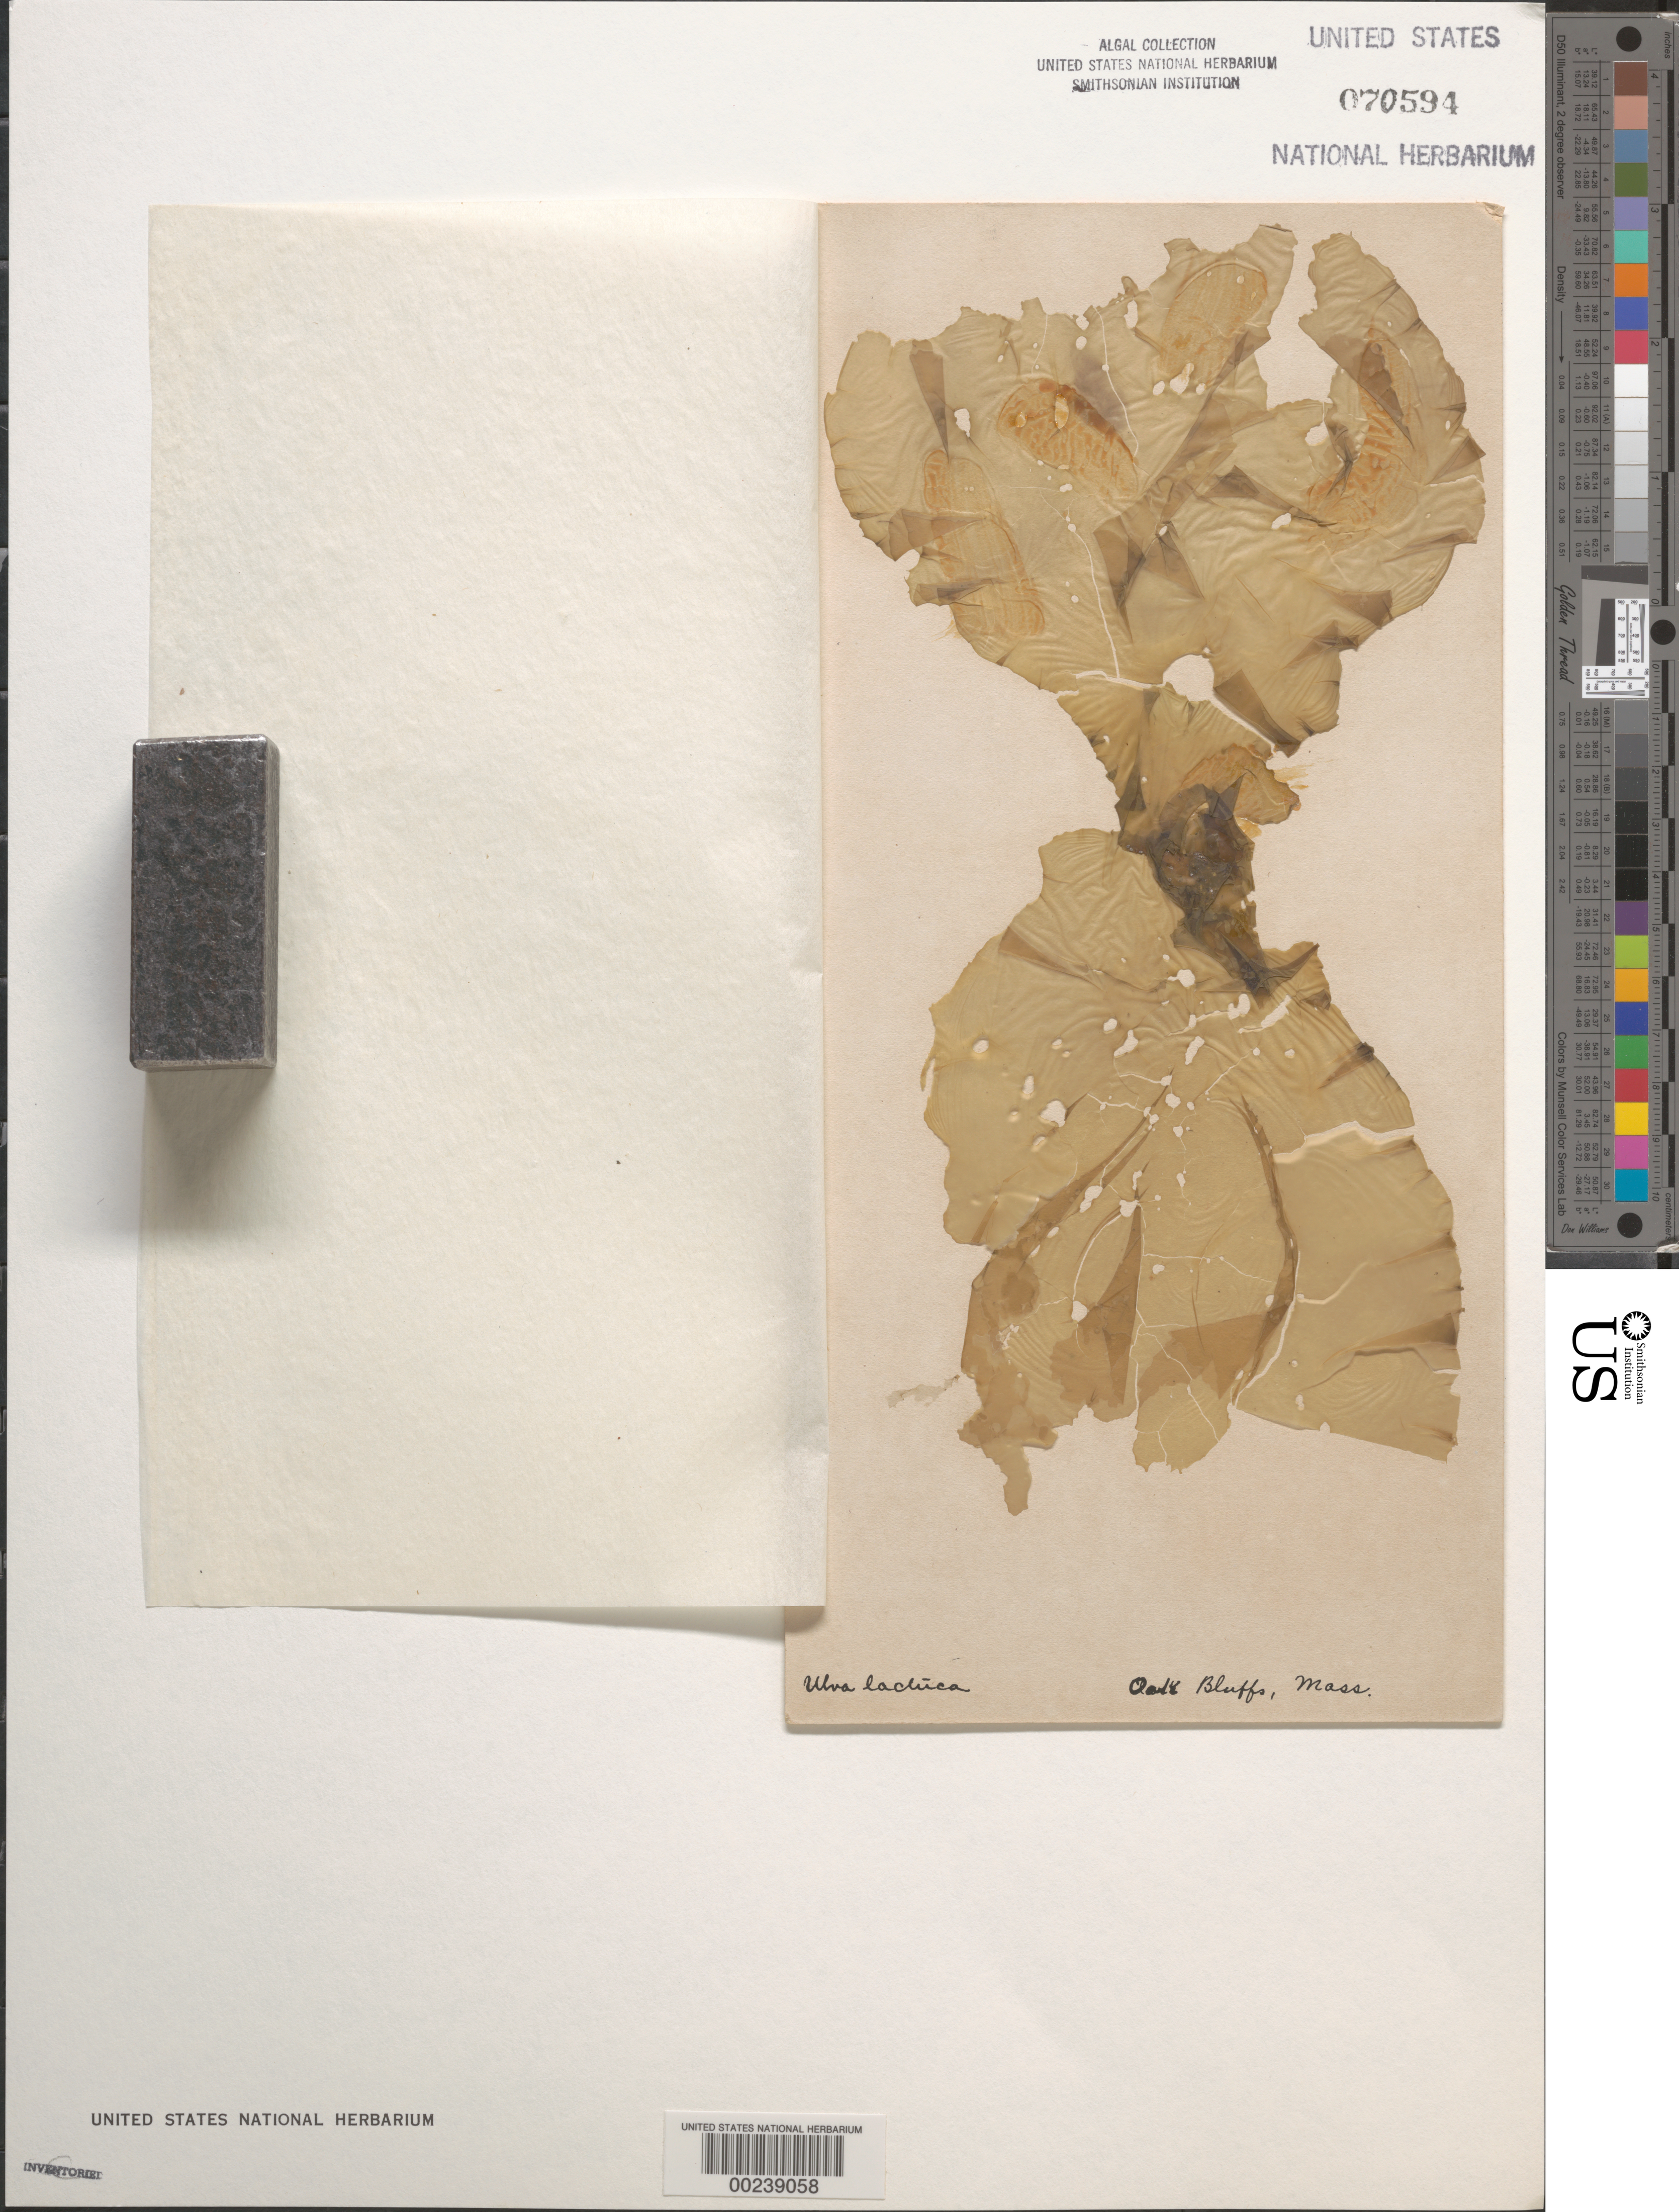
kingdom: Plantae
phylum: Chlorophyta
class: Ulvophyceae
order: Ulvales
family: Ulvaceae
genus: Ulva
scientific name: Ulva lactuca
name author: L.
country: United States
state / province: Massachusetts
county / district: Dukes County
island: Martha's Vineyard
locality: Oak Bluffs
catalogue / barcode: US 70594